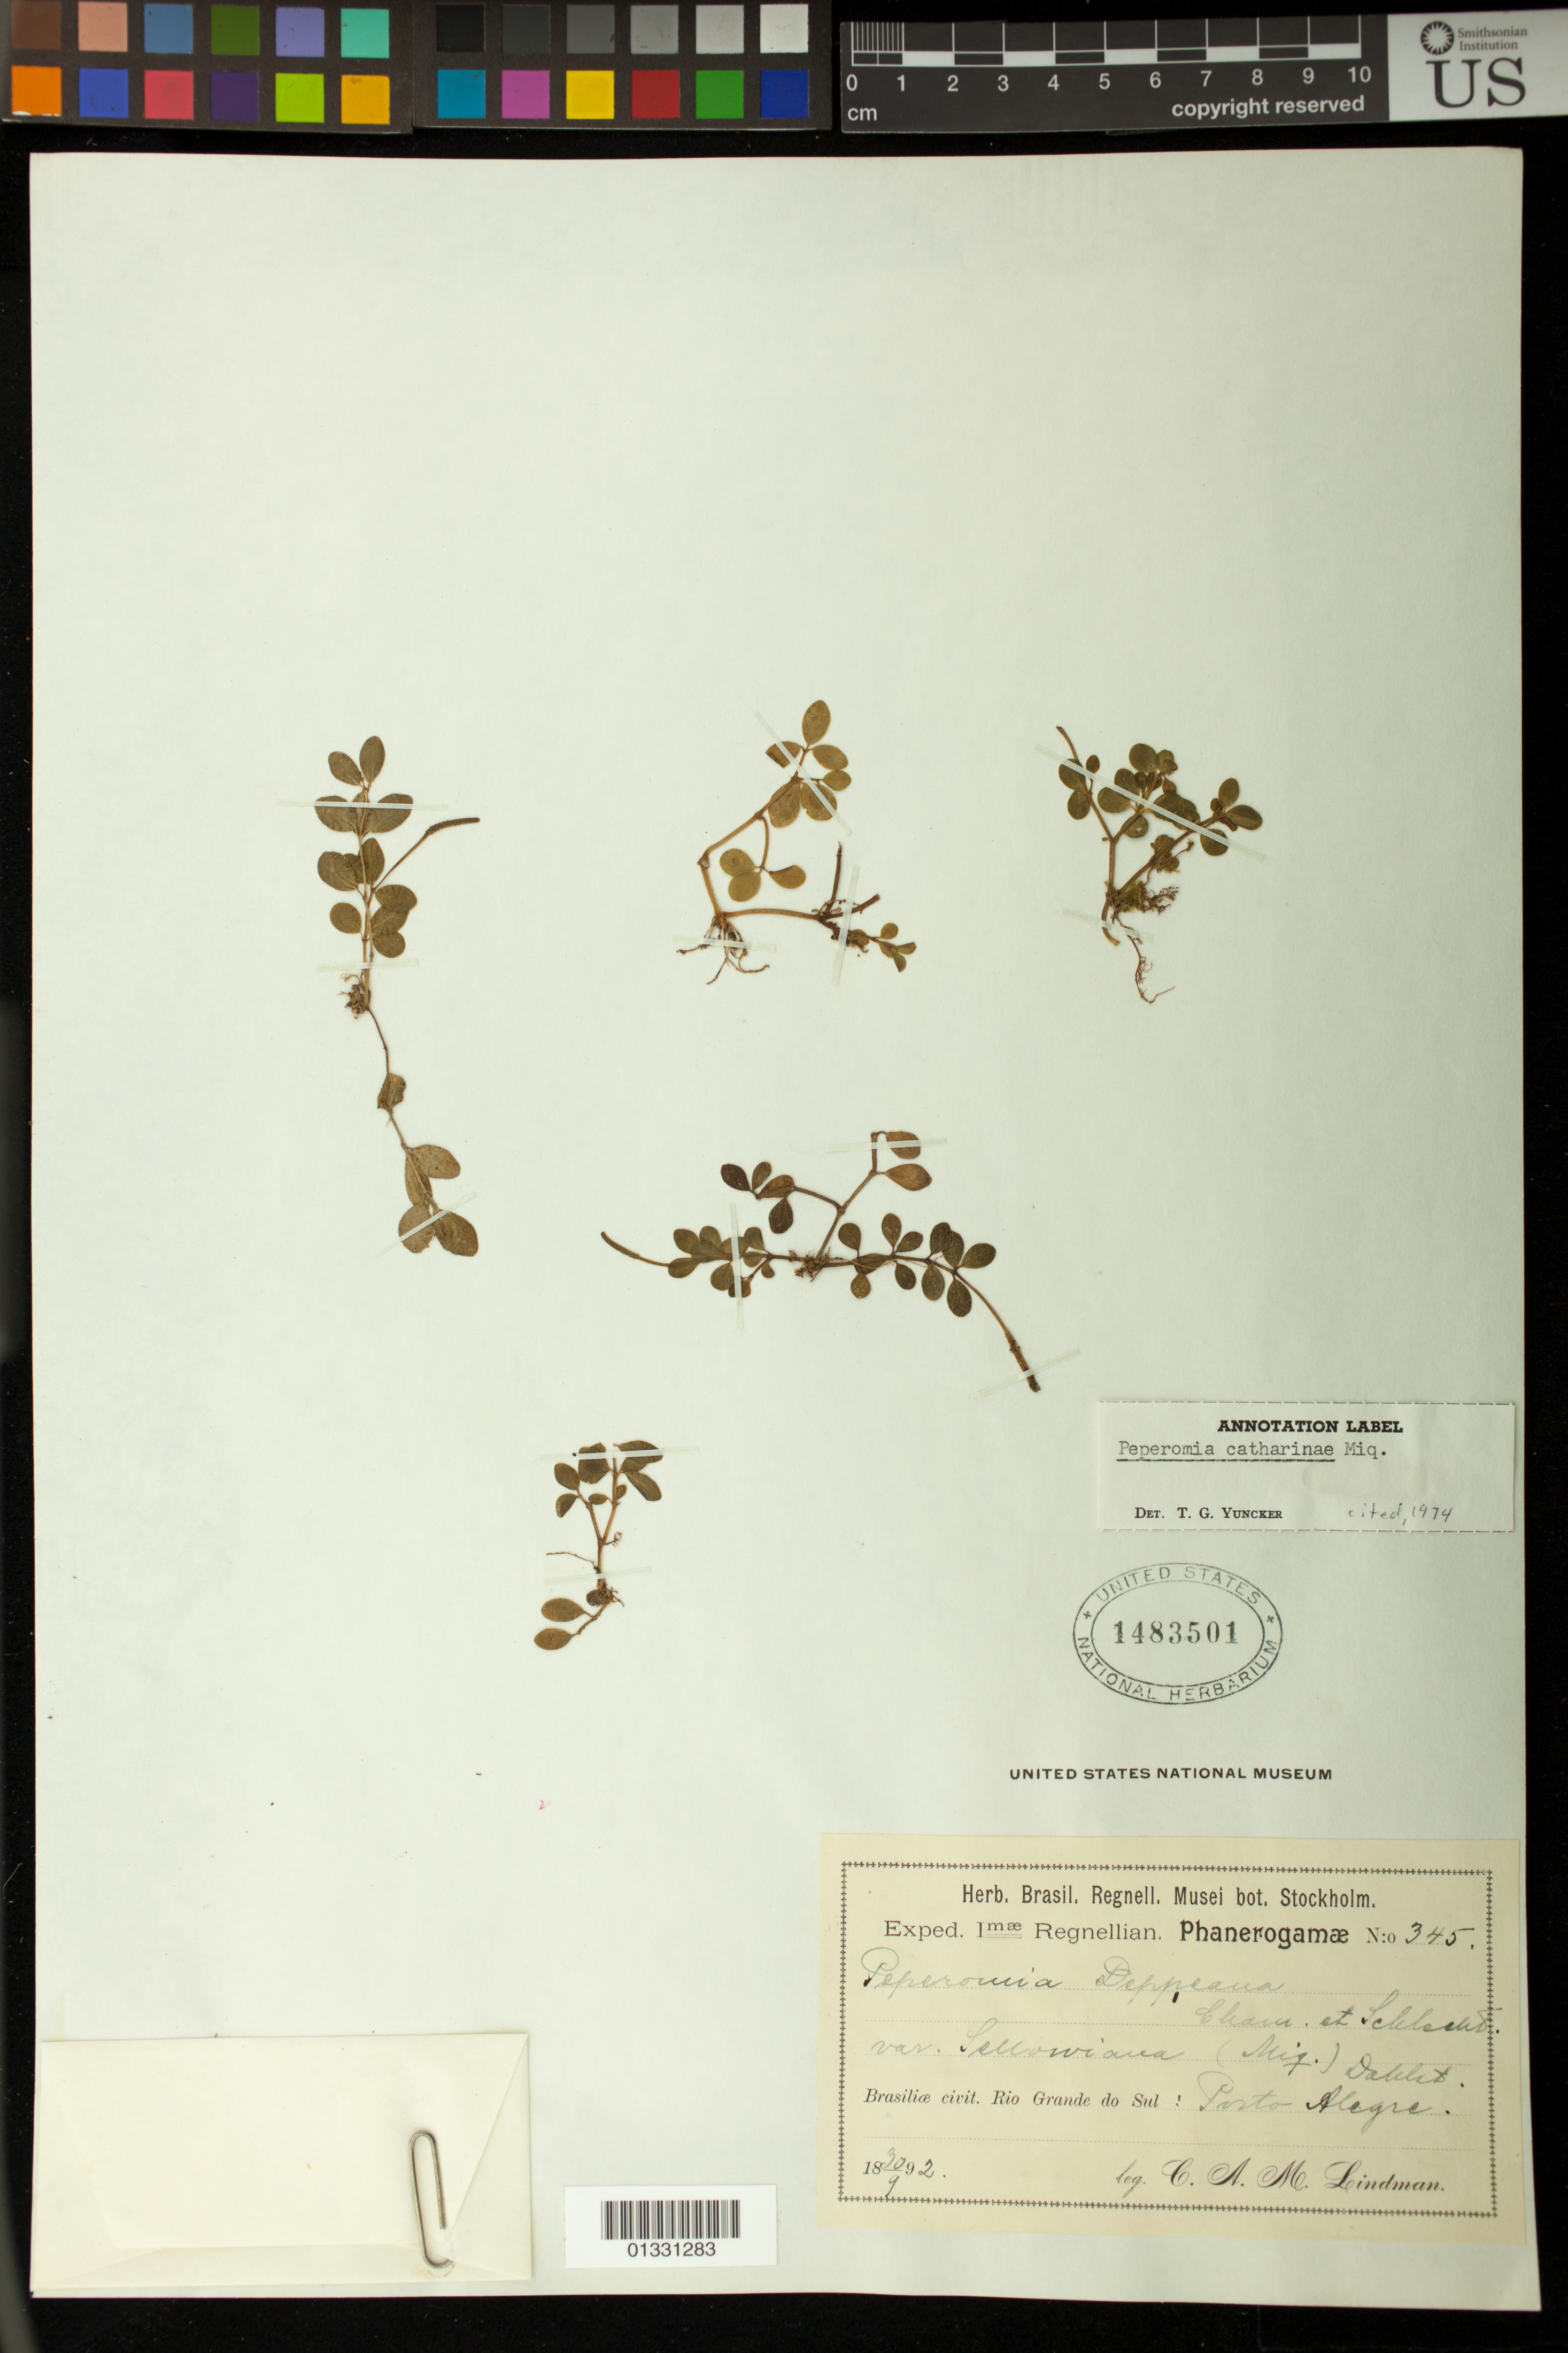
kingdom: Plantae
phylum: Tracheophyta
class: Magnoliopsida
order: Piperales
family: Piperaceae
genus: Peperomia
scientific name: Peperomia catharinae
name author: Miq.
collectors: C. A. M. Lindman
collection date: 1892-09-30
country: Brazil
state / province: Rio Grande do Sul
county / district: Porto Alegre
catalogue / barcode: US 1483501